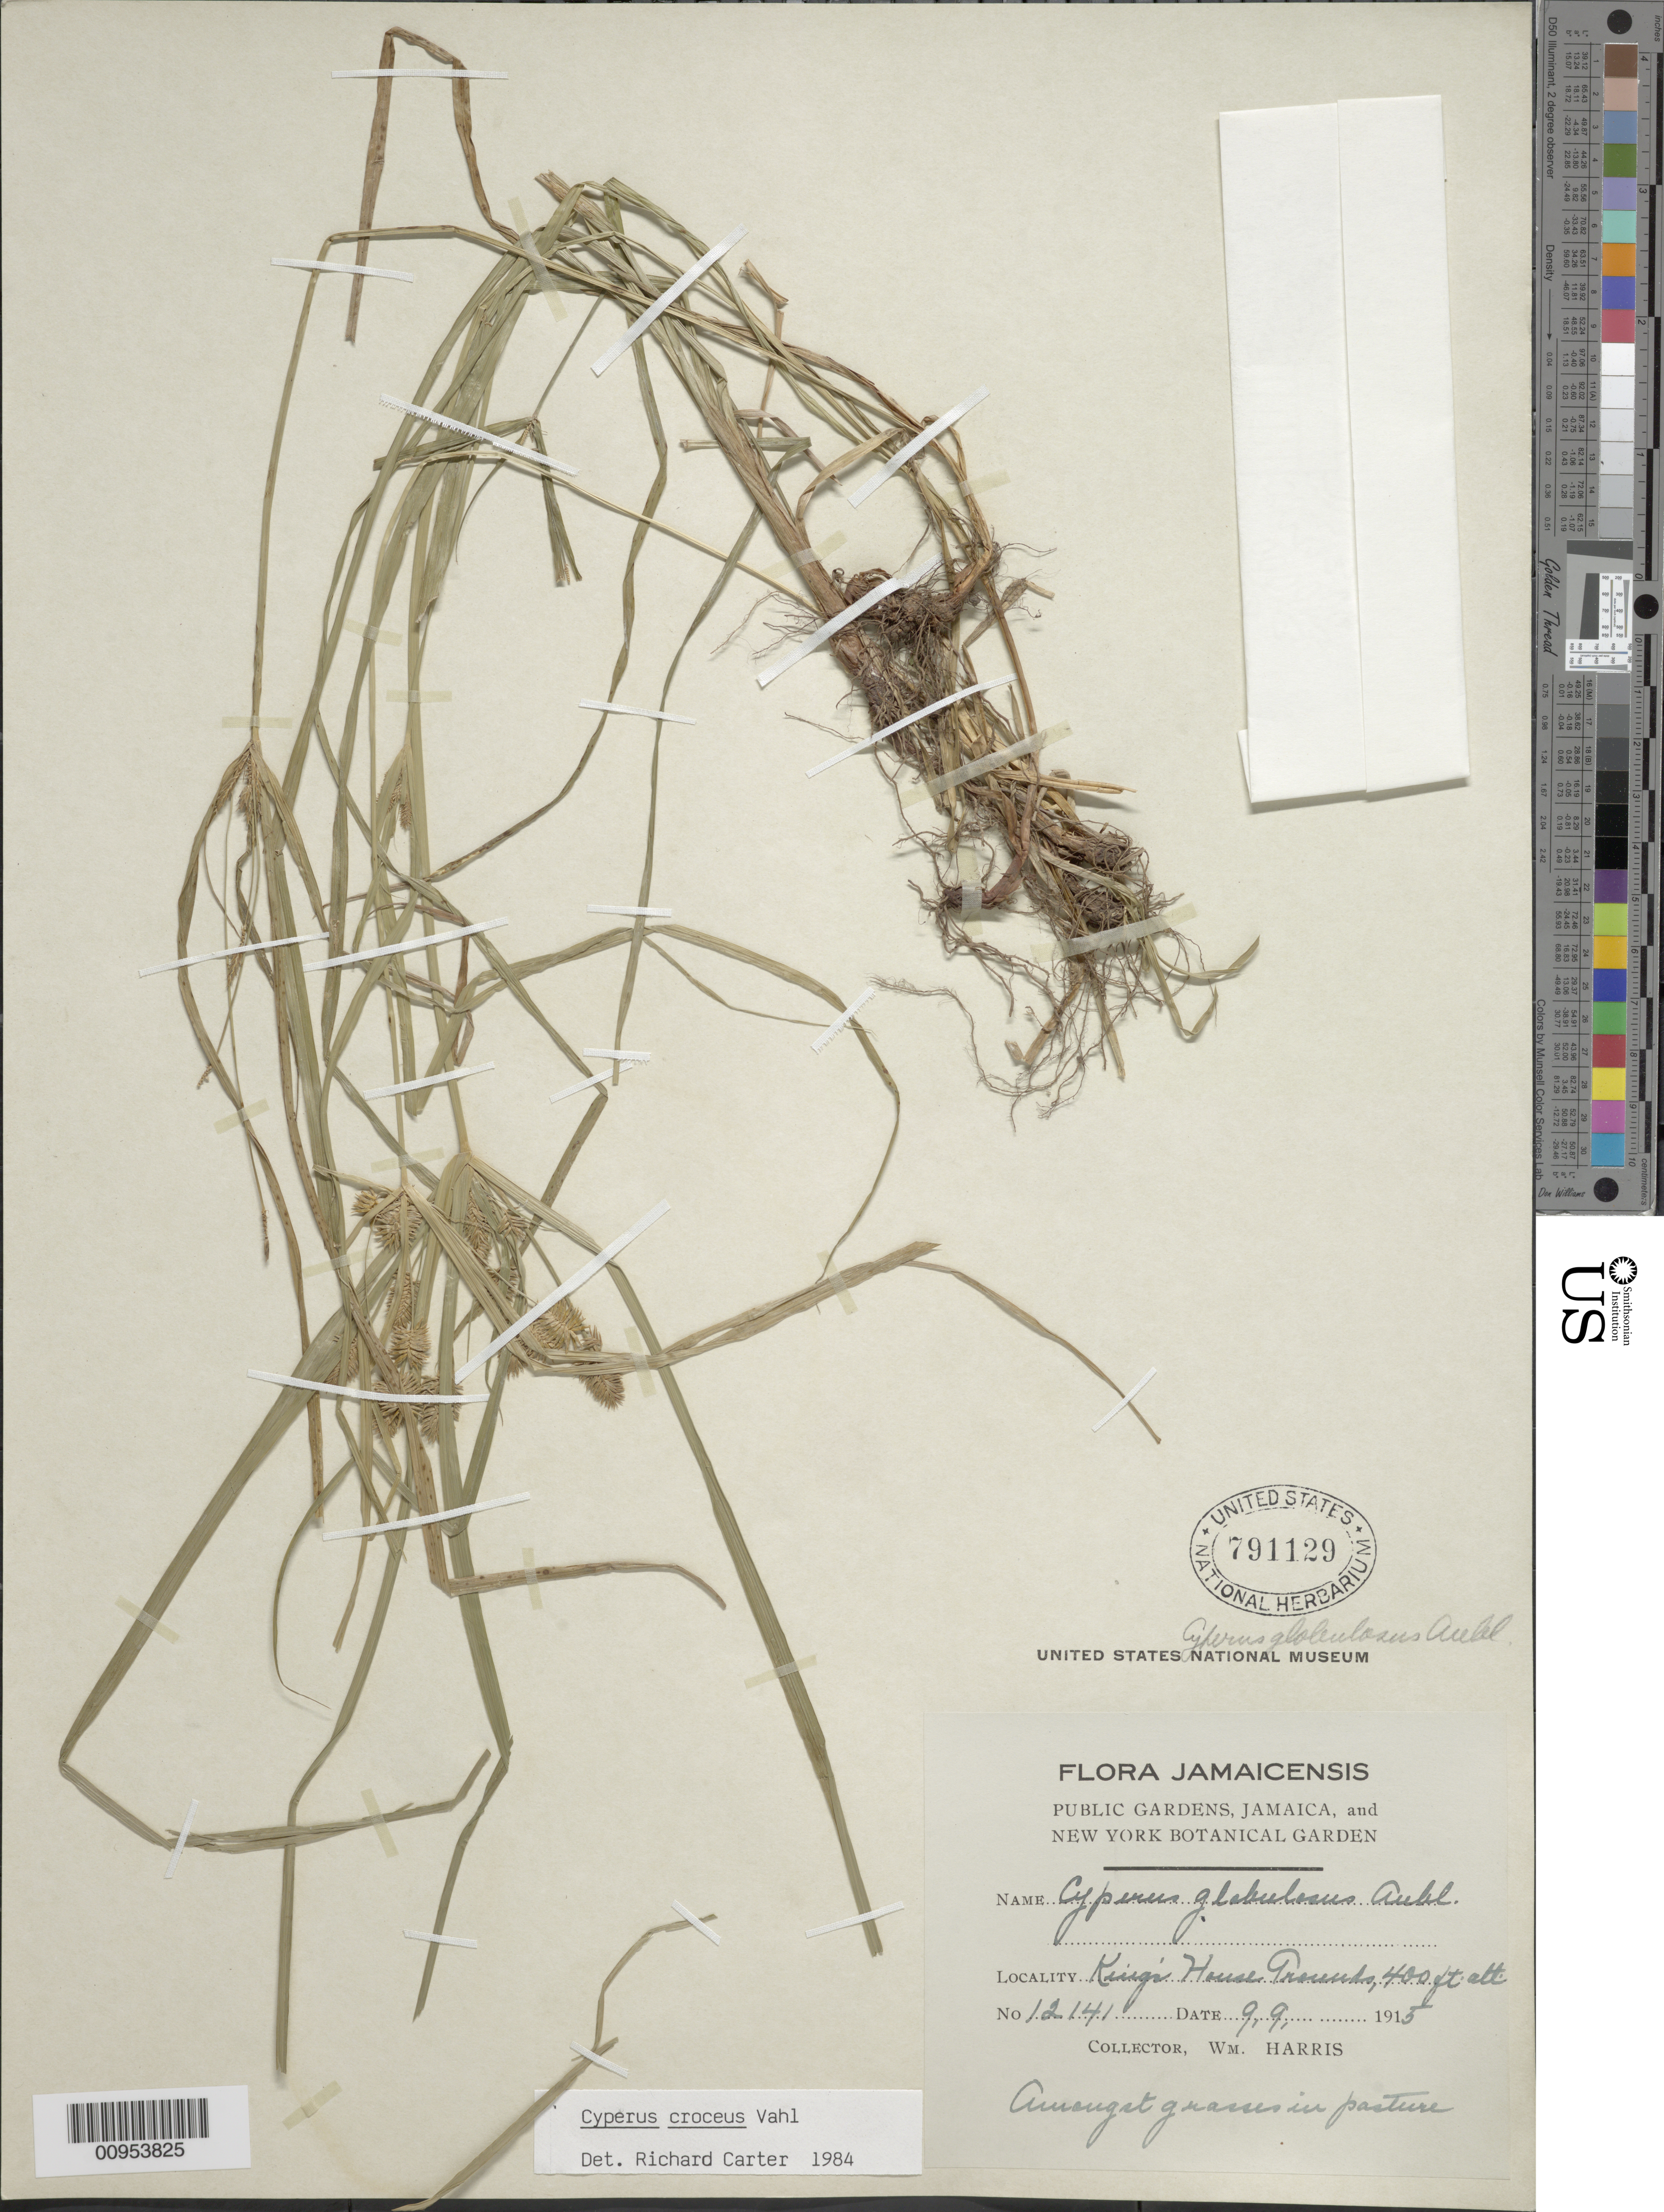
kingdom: Plantae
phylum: Tracheophyta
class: Liliopsida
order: Poales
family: Cyperaceae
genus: Cyperus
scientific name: Cyperus croceus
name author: Vahl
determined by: Carter, R.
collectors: W. H. Harris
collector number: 12141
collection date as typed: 09 Sep 1915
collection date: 1915-09-09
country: Jamaica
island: Jamaica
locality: King's House Grounds, pasture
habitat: Amongst grasses in pasture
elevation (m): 122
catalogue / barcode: US 791129